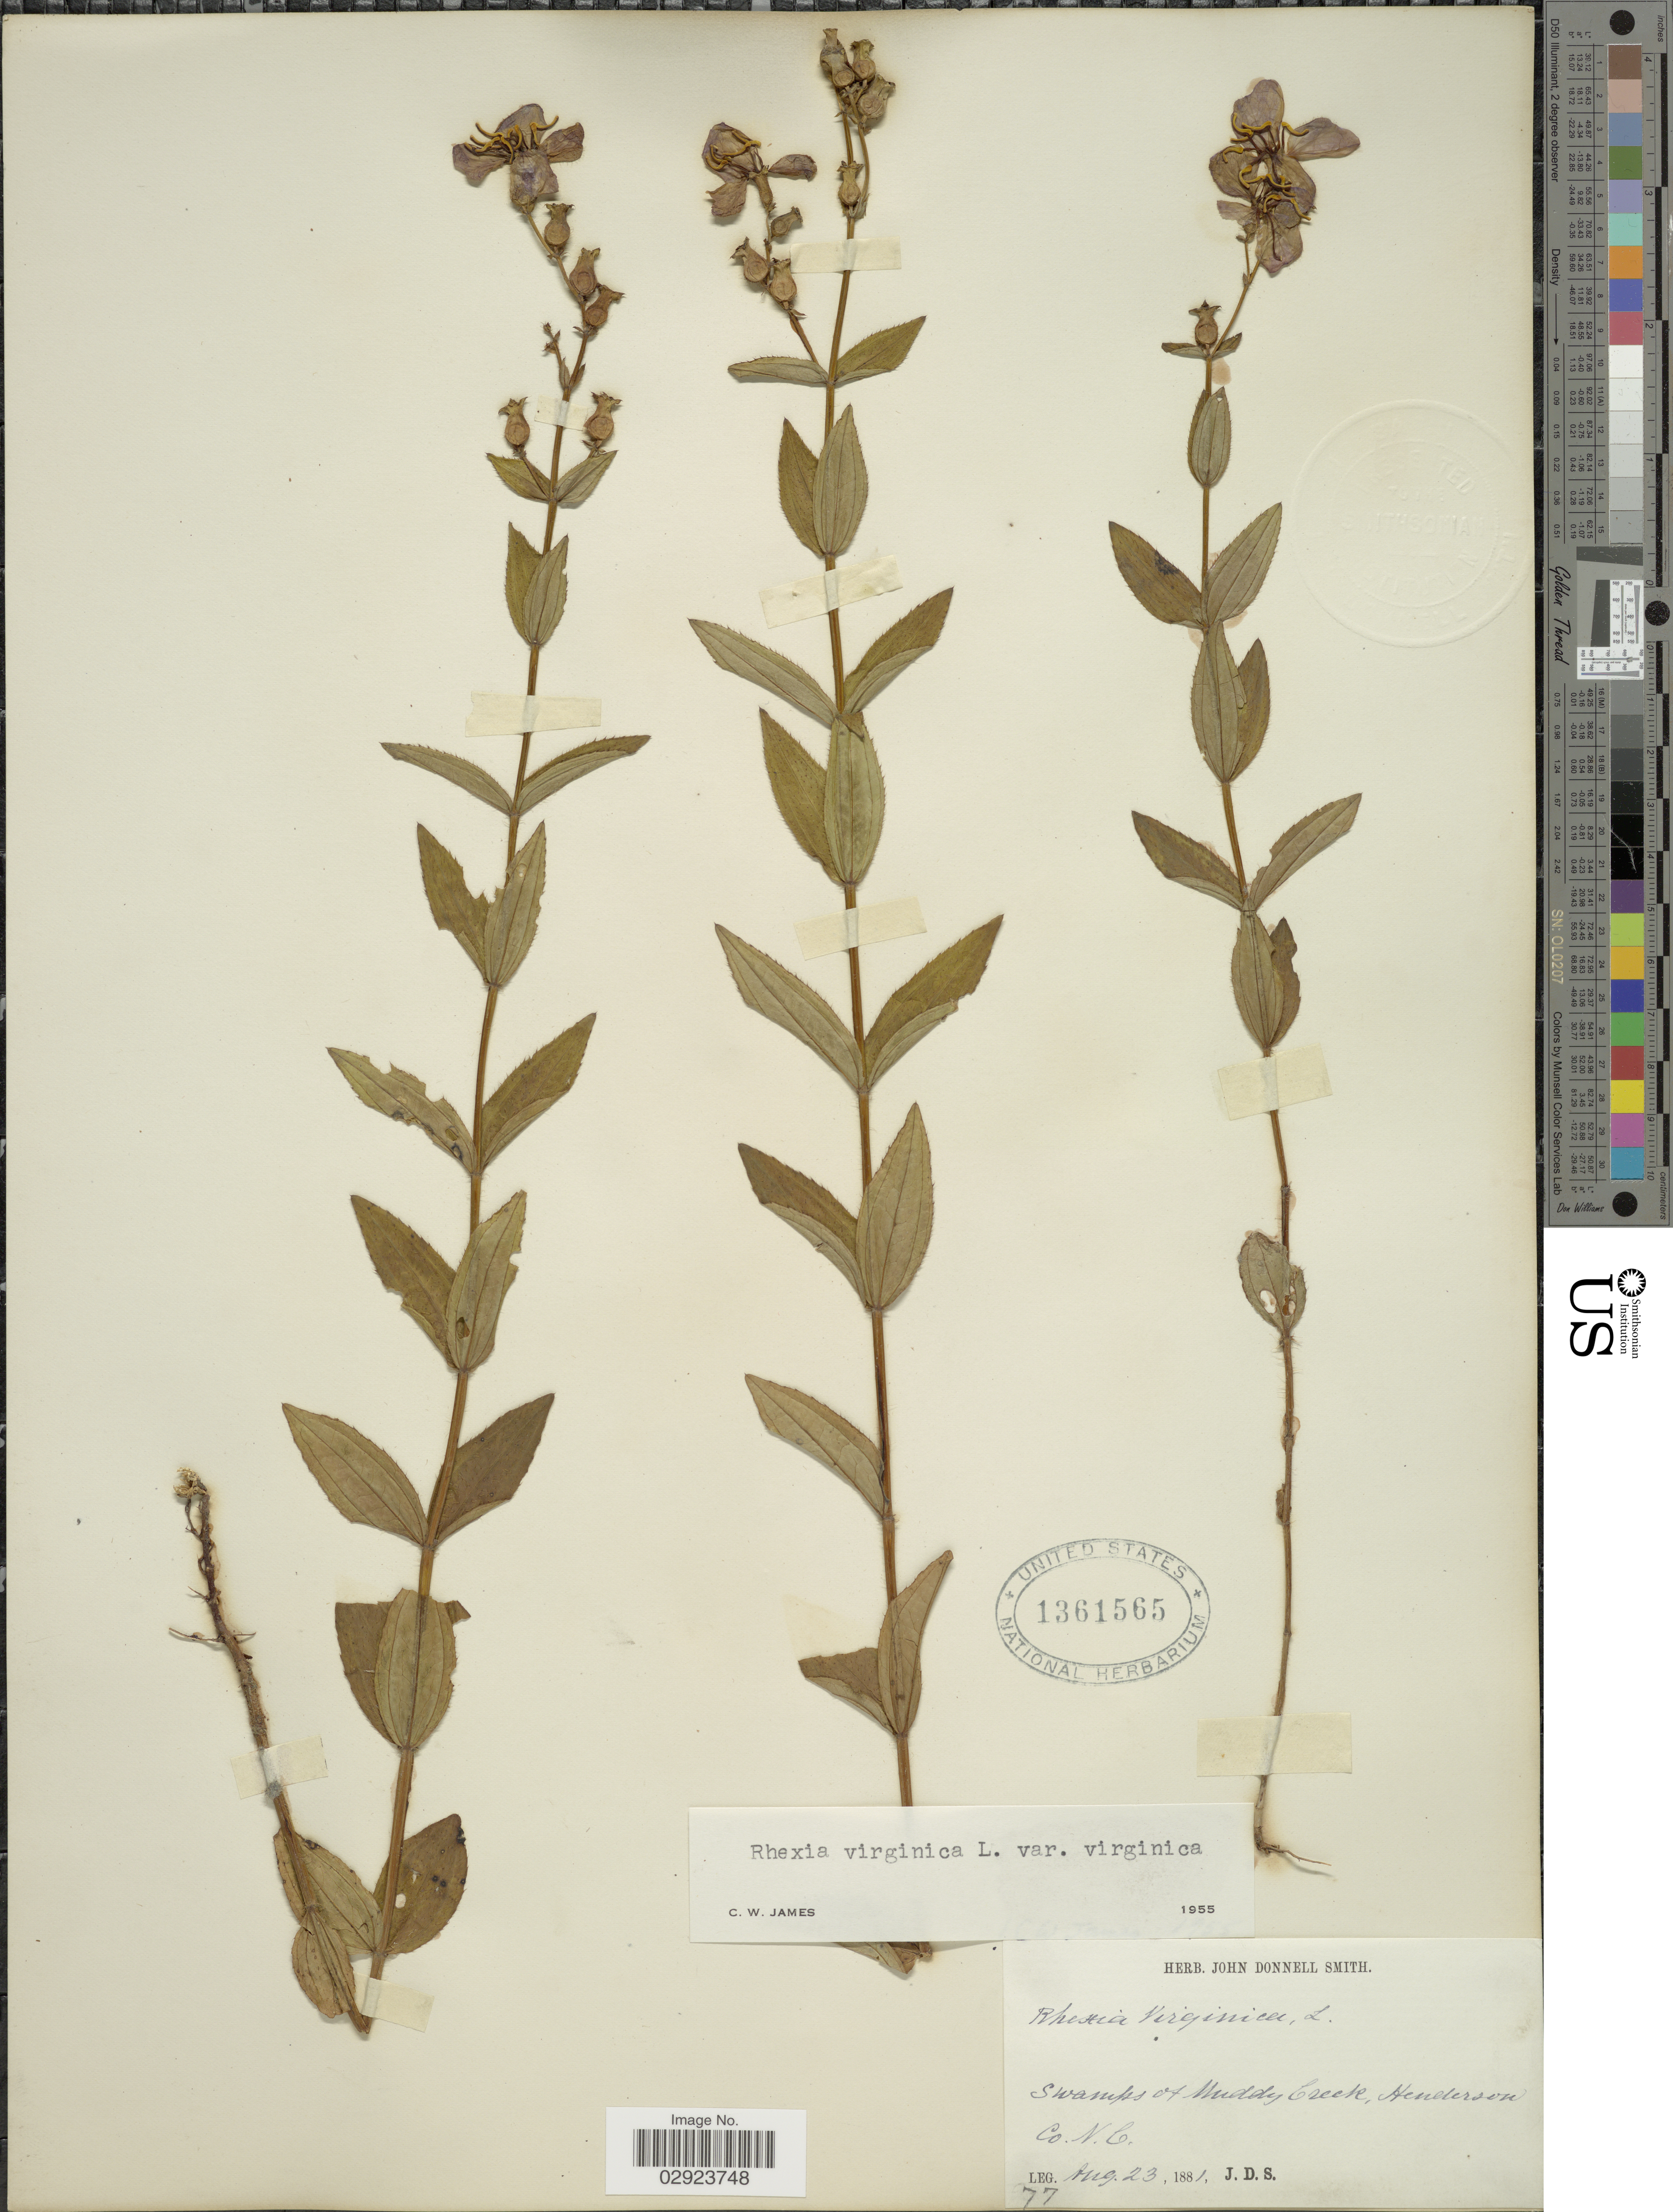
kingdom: Plantae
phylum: Tracheophyta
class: Magnoliopsida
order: Myrtales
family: Melastomataceae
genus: Rhexia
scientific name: Rhexia virginica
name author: L.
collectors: J. Donnell Smith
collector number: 77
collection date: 1881-08-23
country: United States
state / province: North Carolina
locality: Swamps of Muddy Creek, Henderson Co. N. C.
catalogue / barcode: US 1361565